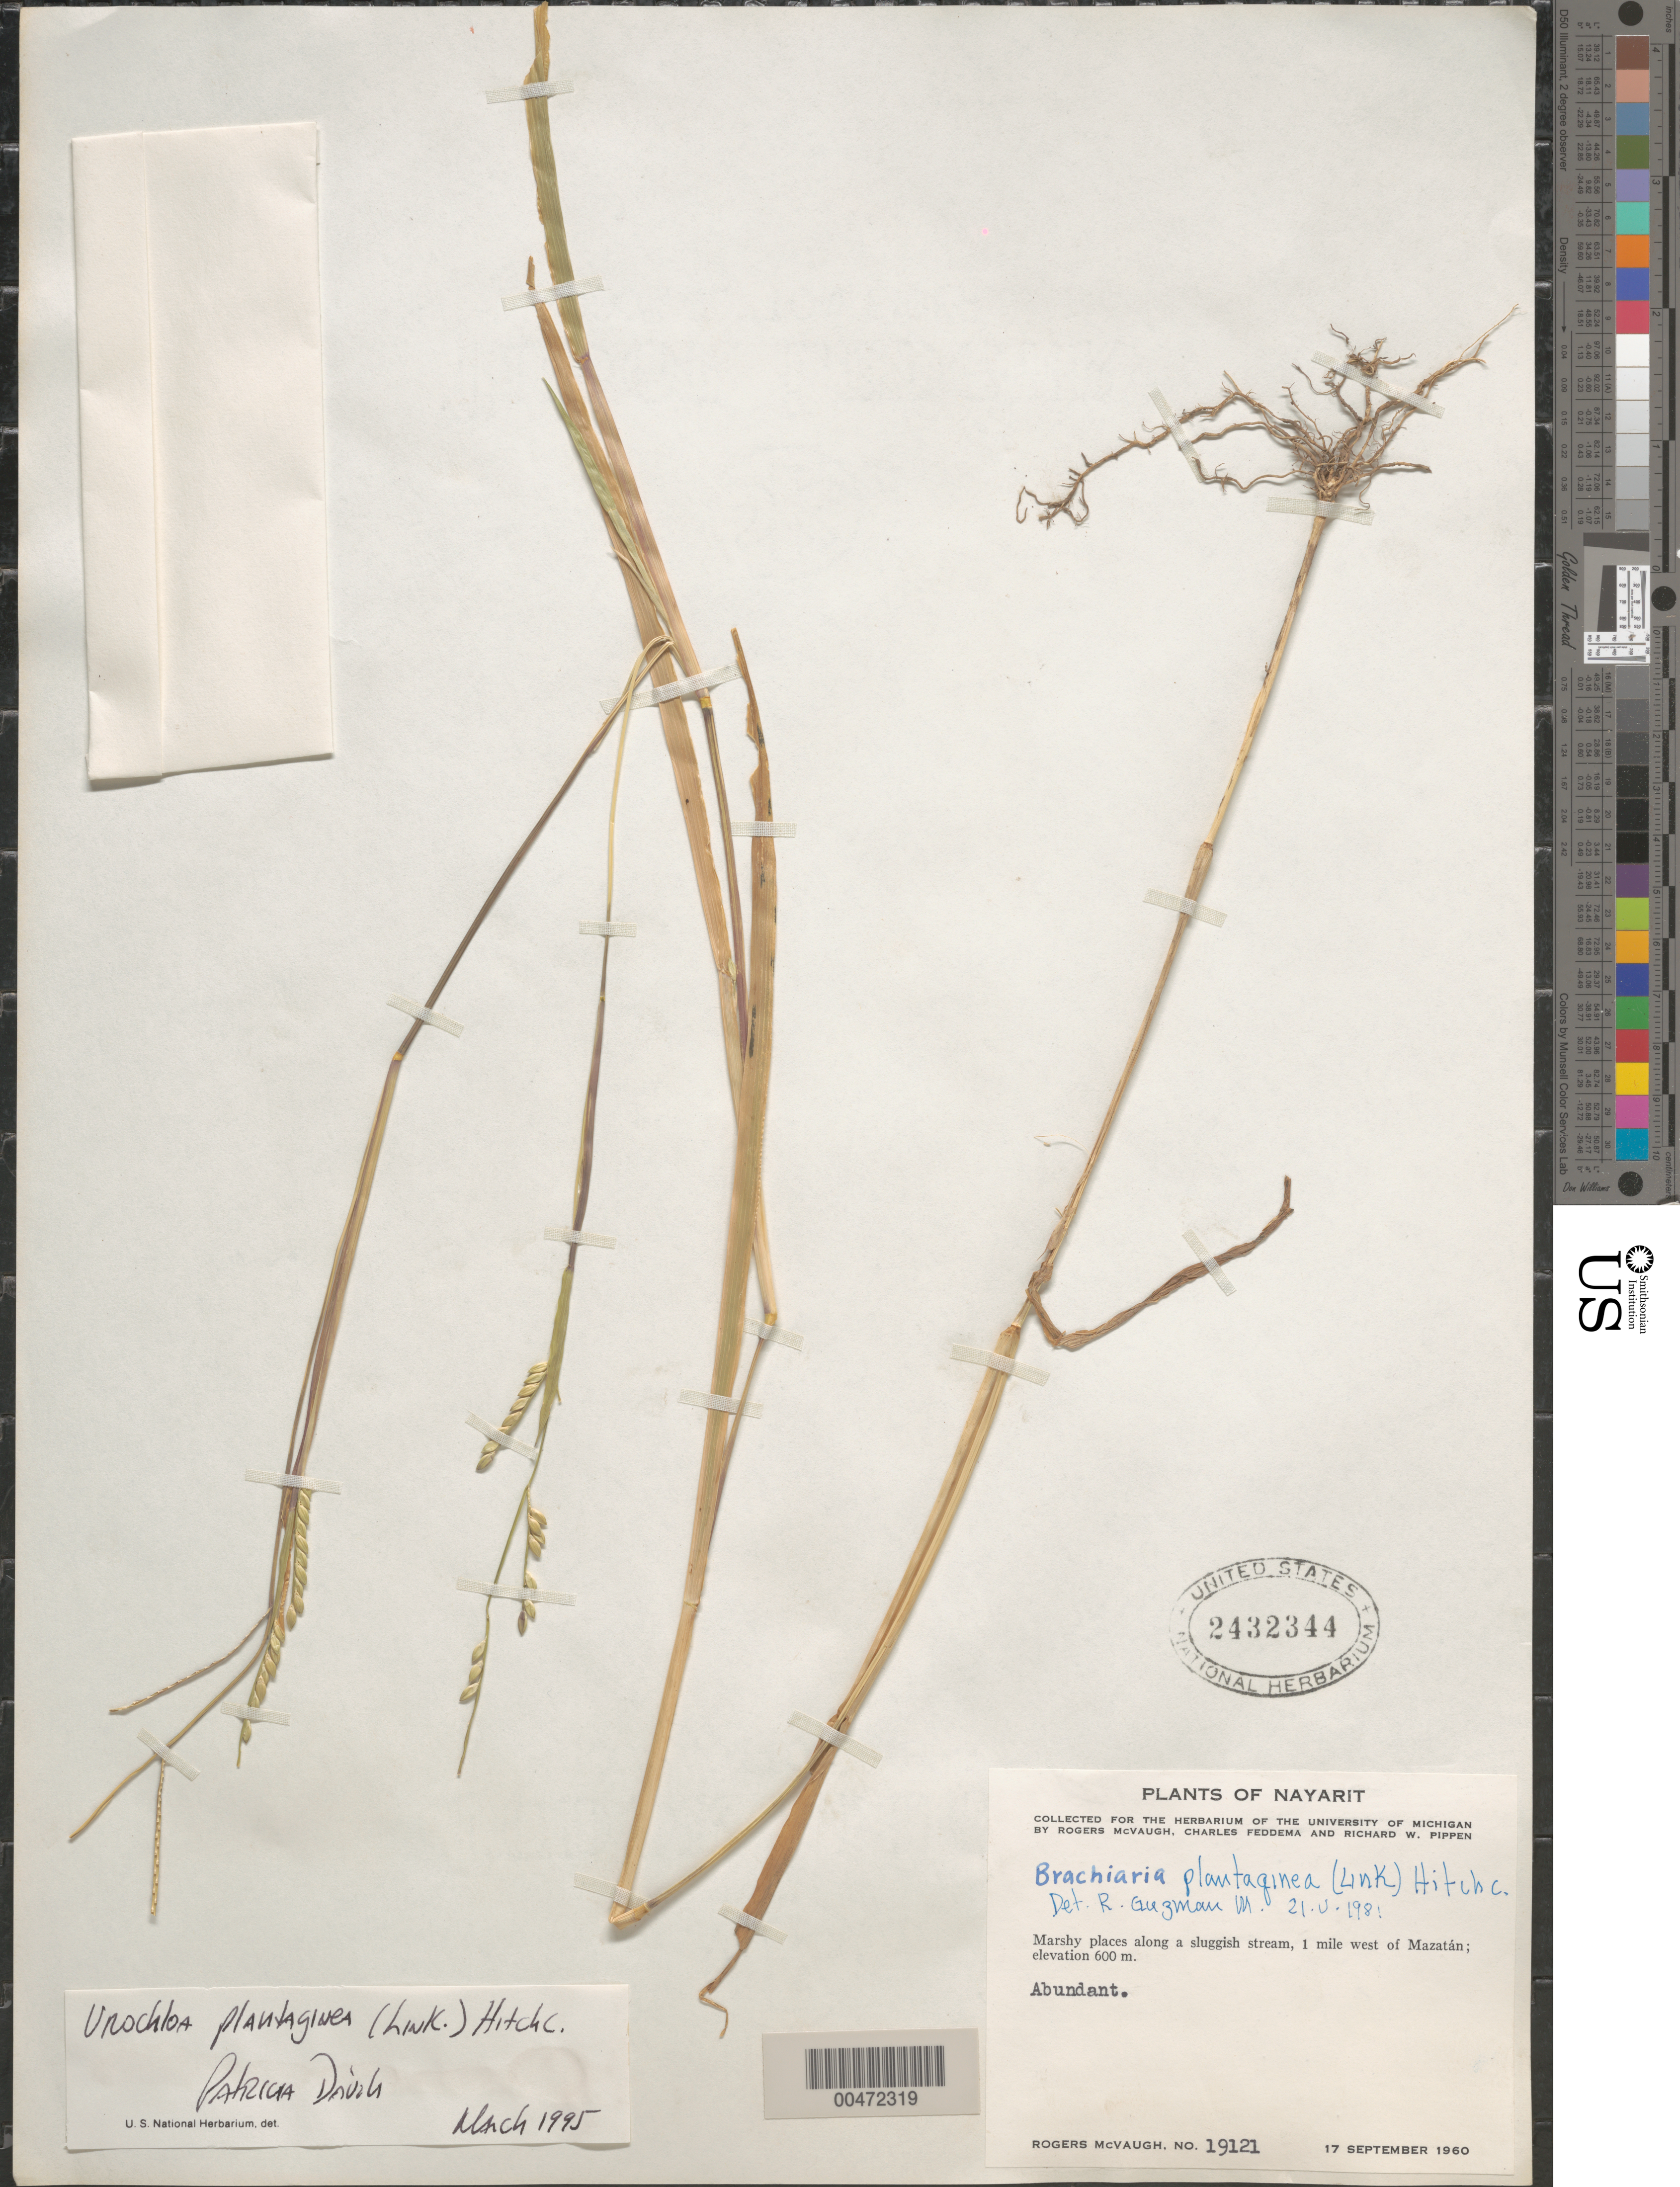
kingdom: Plantae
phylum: Tracheophyta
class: Liliopsida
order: Poales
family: Poaceae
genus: Urochloa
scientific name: Urochloa plantiginea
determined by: Dávila, P. D.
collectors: R. McVaugh, C. Feddema & R. W. Pippen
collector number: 19121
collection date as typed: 17 Sep 1960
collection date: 1960-09-17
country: Mexico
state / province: Nayarit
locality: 1 mi W of Mazatlán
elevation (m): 600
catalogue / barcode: US 2432344